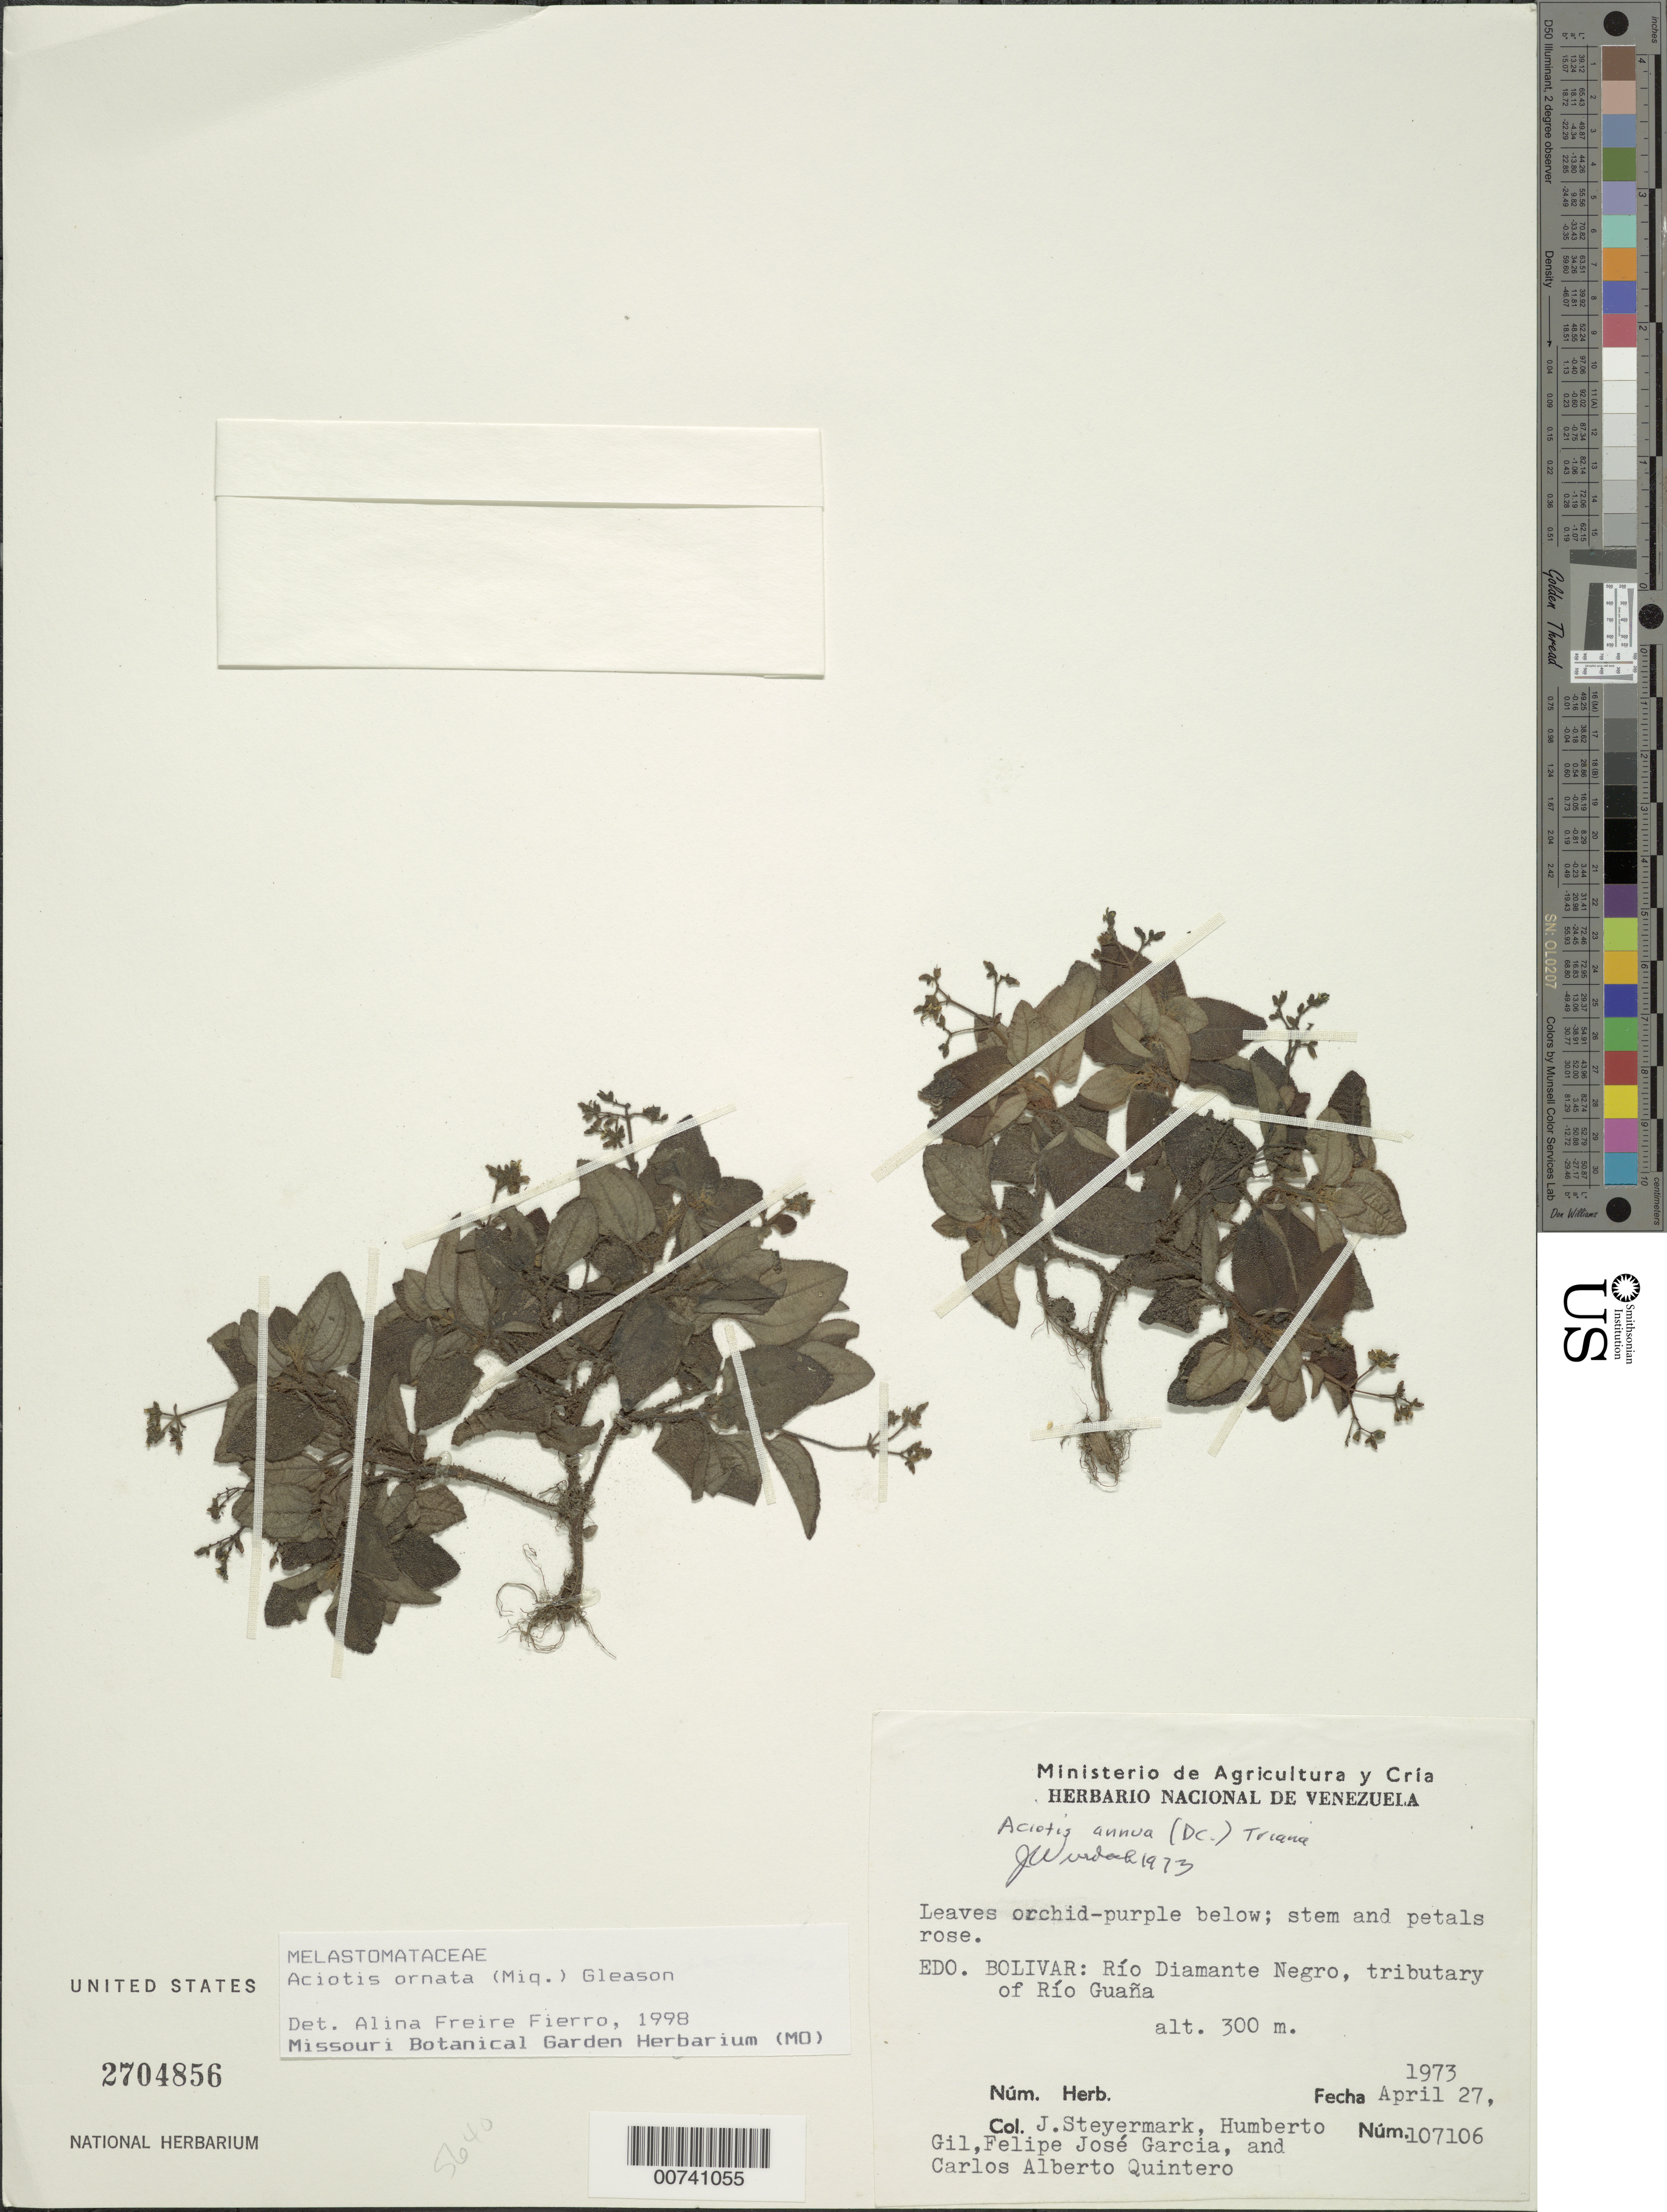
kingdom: Plantae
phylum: Tracheophyta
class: Magnoliopsida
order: Myrtales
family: Melastomataceae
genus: Aciotis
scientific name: Aciotis ornata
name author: (Miq.) Gleason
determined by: Freire-Fierro, A.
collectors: J. Steyermark et al.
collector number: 107106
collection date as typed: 27-Apr-73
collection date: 1973-04-27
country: Venezuela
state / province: Bolívar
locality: Río Diamante Negro, tributary of Río Guana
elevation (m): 300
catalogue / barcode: US 2704856